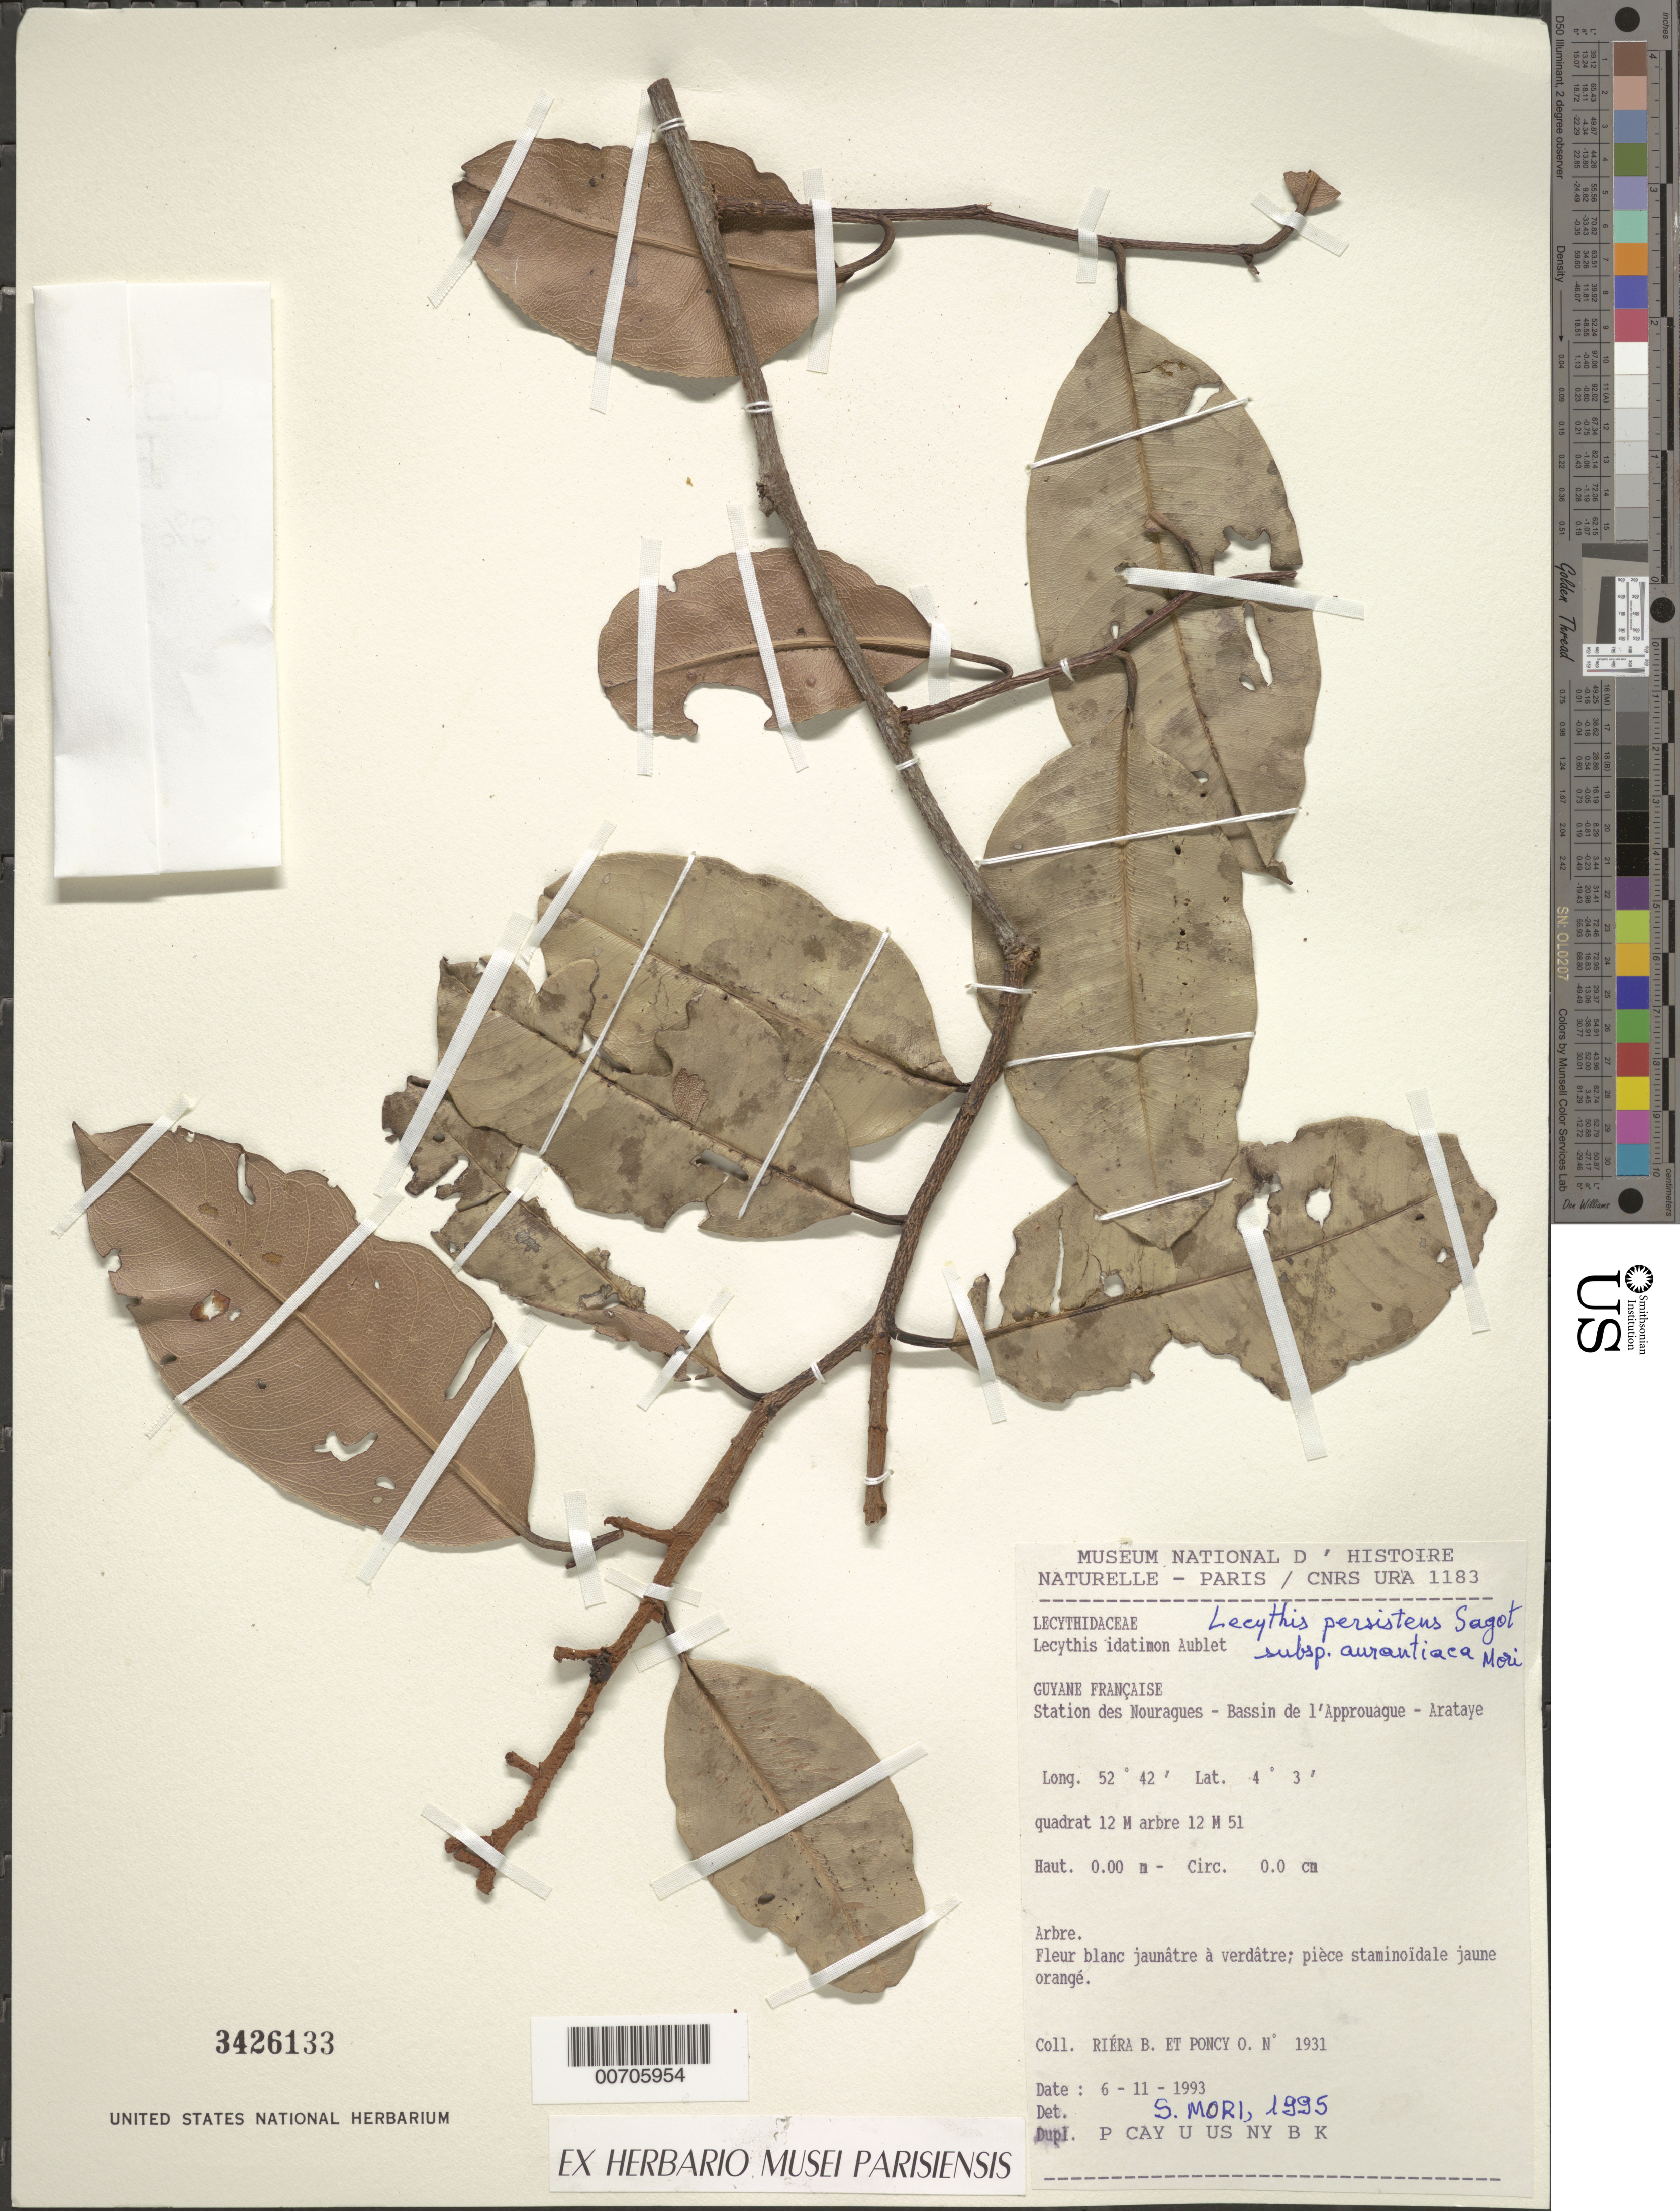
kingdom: Plantae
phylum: Tracheophyta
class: Magnoliopsida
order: Ericales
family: Lecythidaceae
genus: Lecythis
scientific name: Lecythis persistens subsp. aurantiaca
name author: S.A. Mori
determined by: Mori, Scott A.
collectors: B. Riéra & O. Poncy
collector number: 1931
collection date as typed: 6-Nov-93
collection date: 1993-11-06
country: French Guiana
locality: Station des Nouragues, Bassin de l'Approuague, Arataye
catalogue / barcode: US 3426133